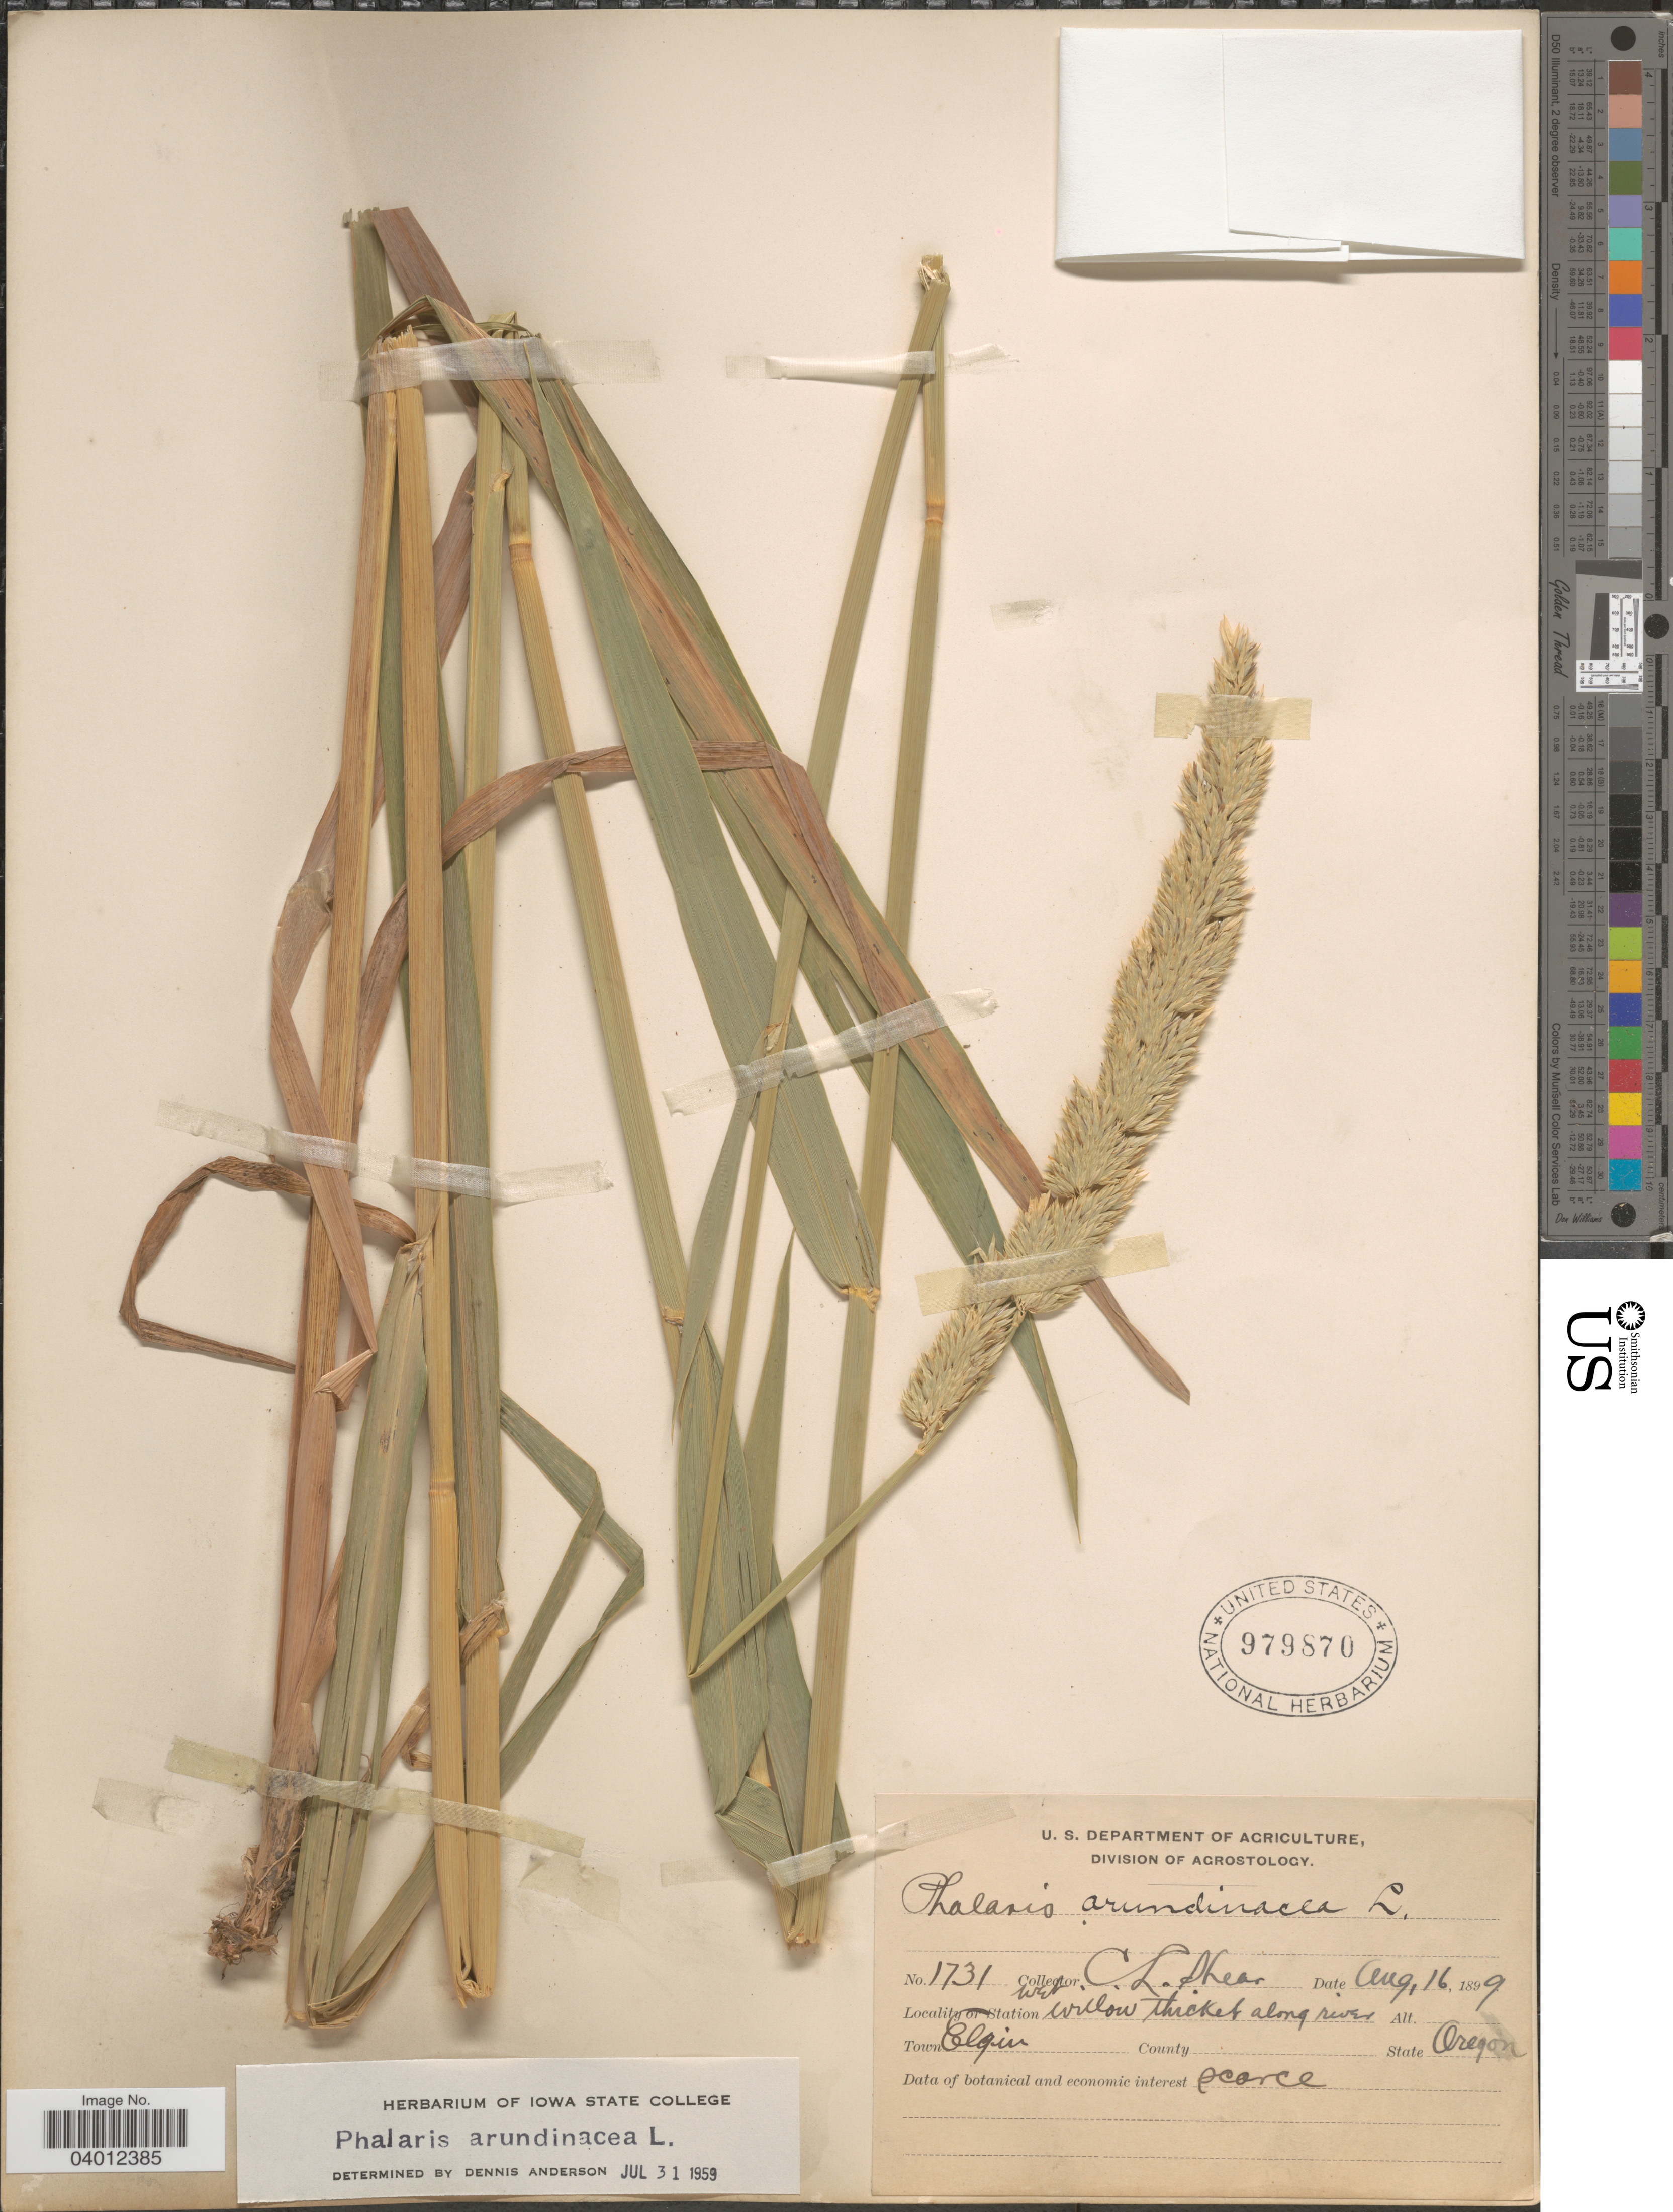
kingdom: Plantae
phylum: Tracheophyta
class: Liliopsida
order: Poales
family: Poaceae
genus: Phalaris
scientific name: Phalaris arundinacea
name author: L.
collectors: C. L. Shear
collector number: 1731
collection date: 1899-08-16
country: United States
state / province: Oregon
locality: Station wet willow thicket along river. Town Elgin.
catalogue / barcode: US 979870